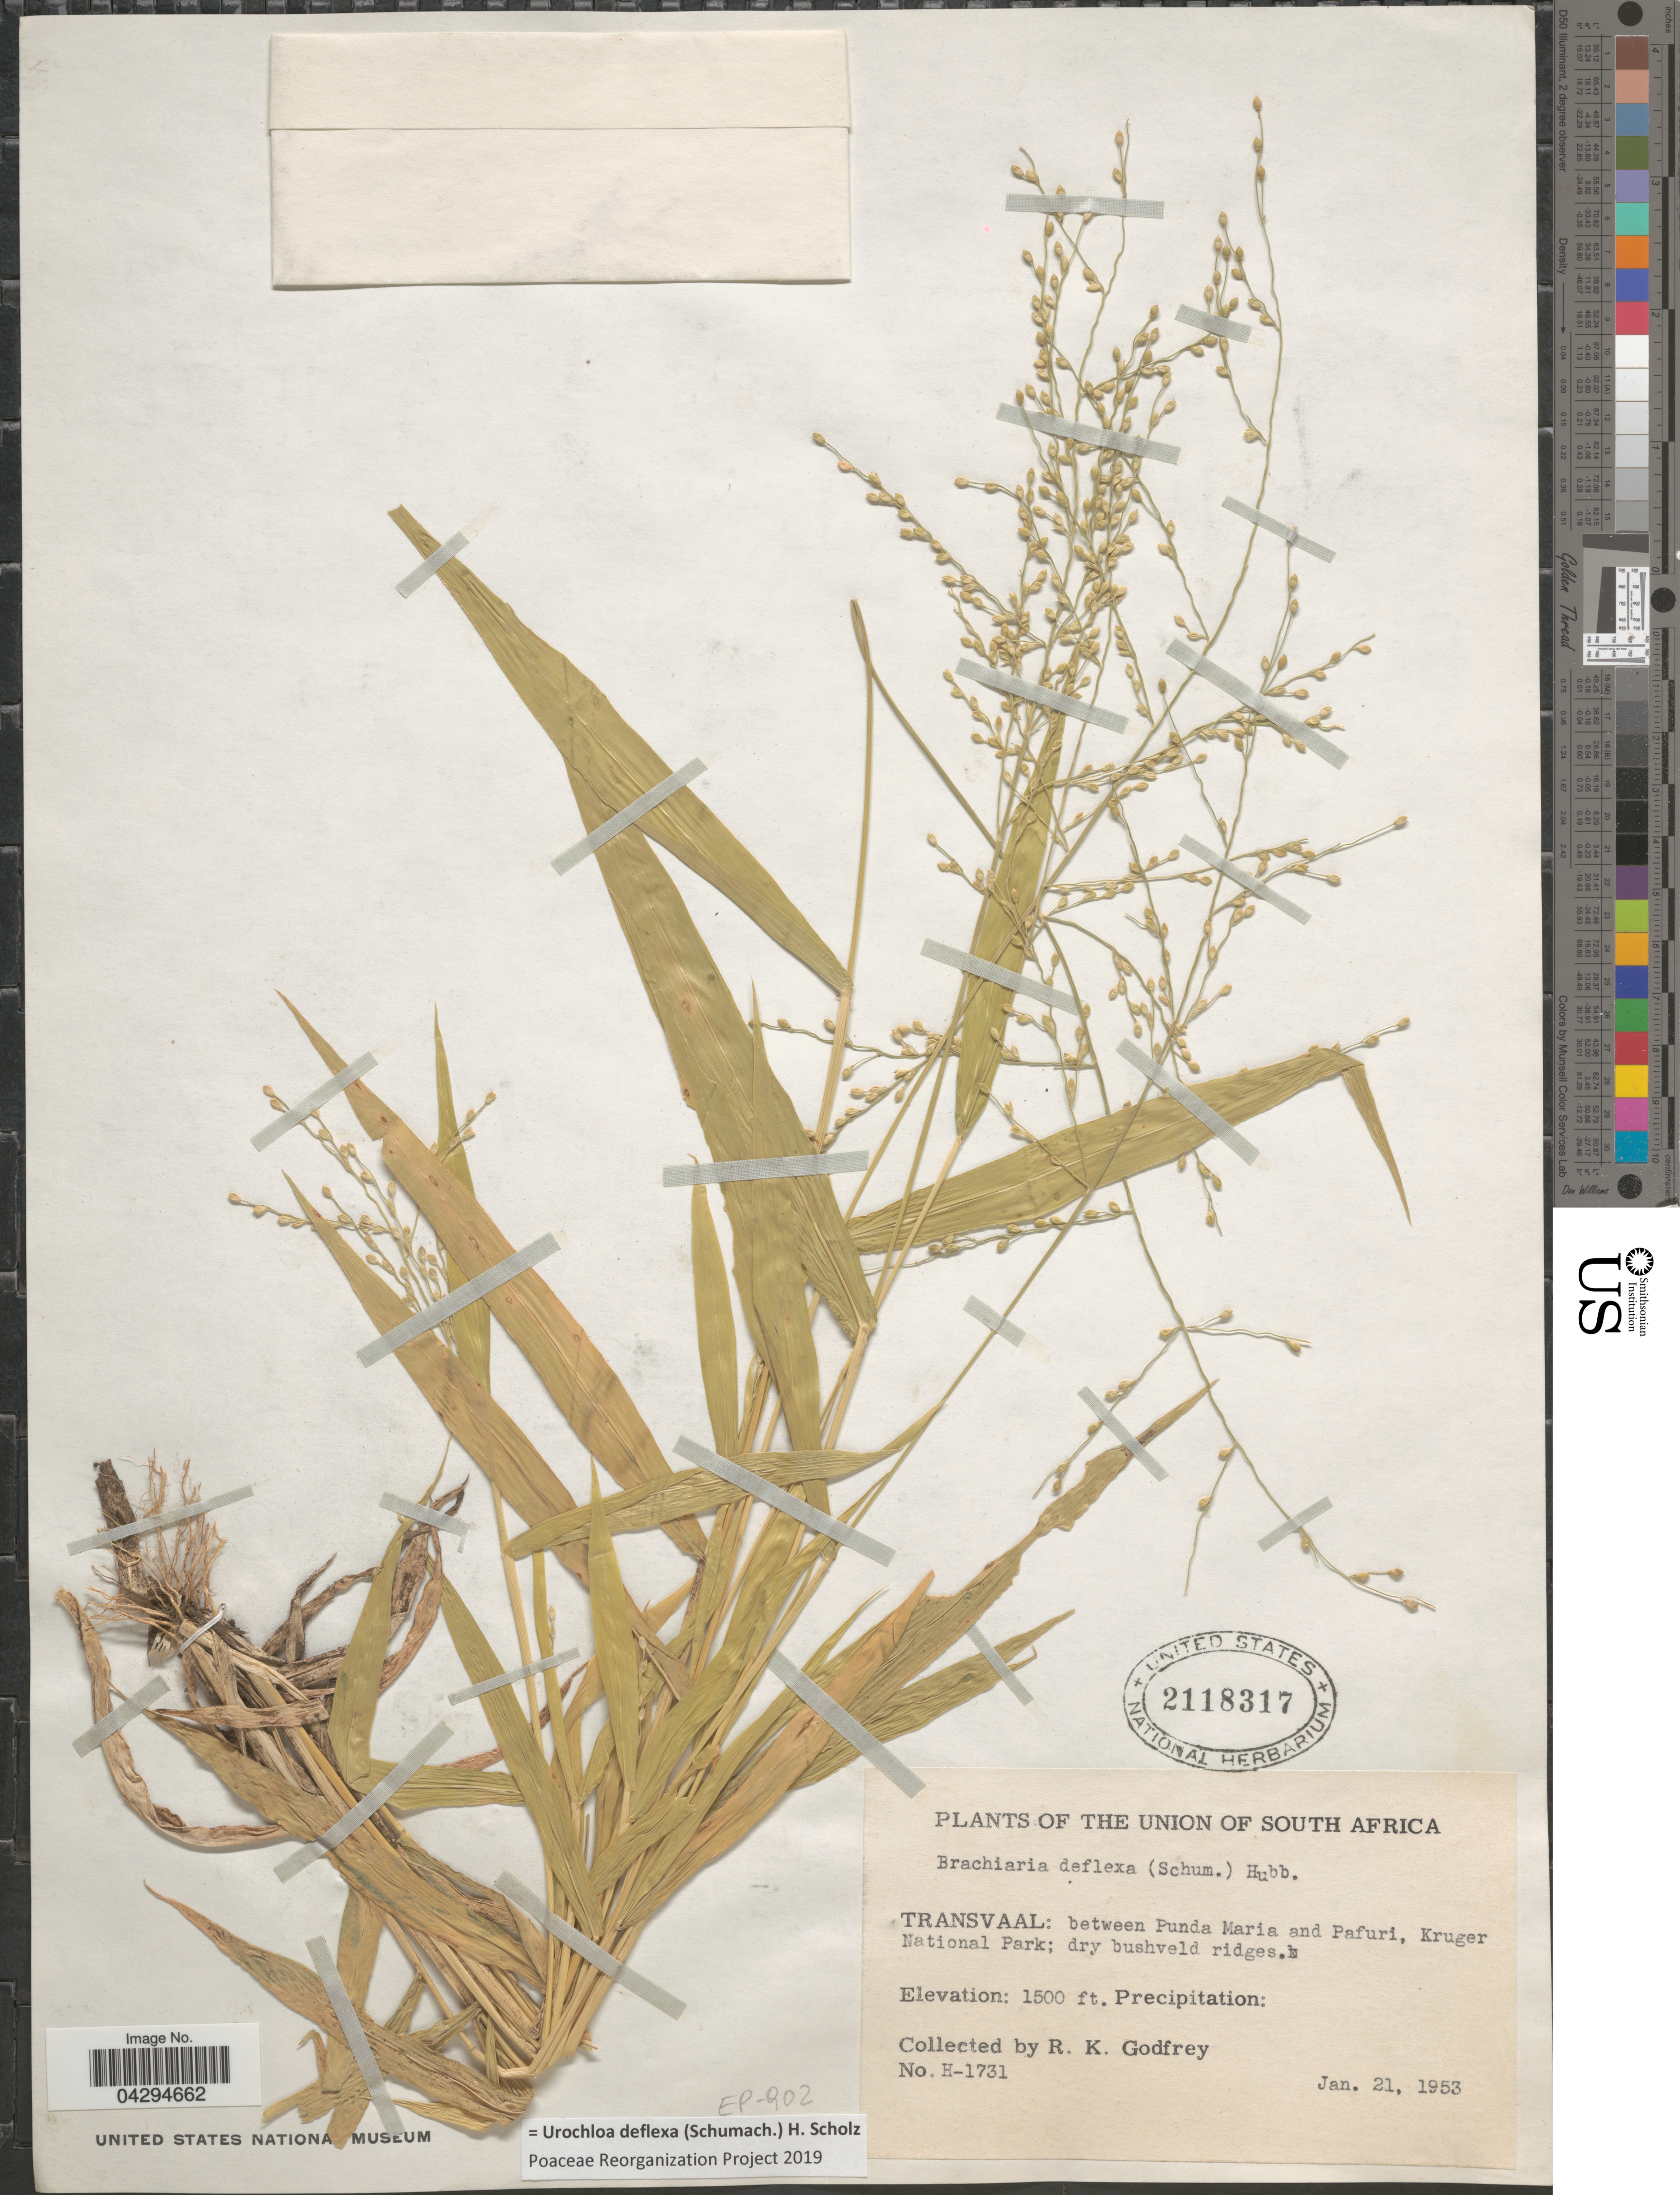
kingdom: Plantae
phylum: Tracheophyta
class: Liliopsida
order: Poales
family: Poaceae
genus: Urochloa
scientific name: Urochloa deflexa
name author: (Schumach.) H. Scholz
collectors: R. K. Godfrey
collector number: H-1731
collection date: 1953-01-21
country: South Africa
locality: Union of South Africa. Transvaal: between Punda Maria and Pafuri, Kruger National Park, dry bushveld ridges.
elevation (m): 457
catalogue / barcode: US 2118317